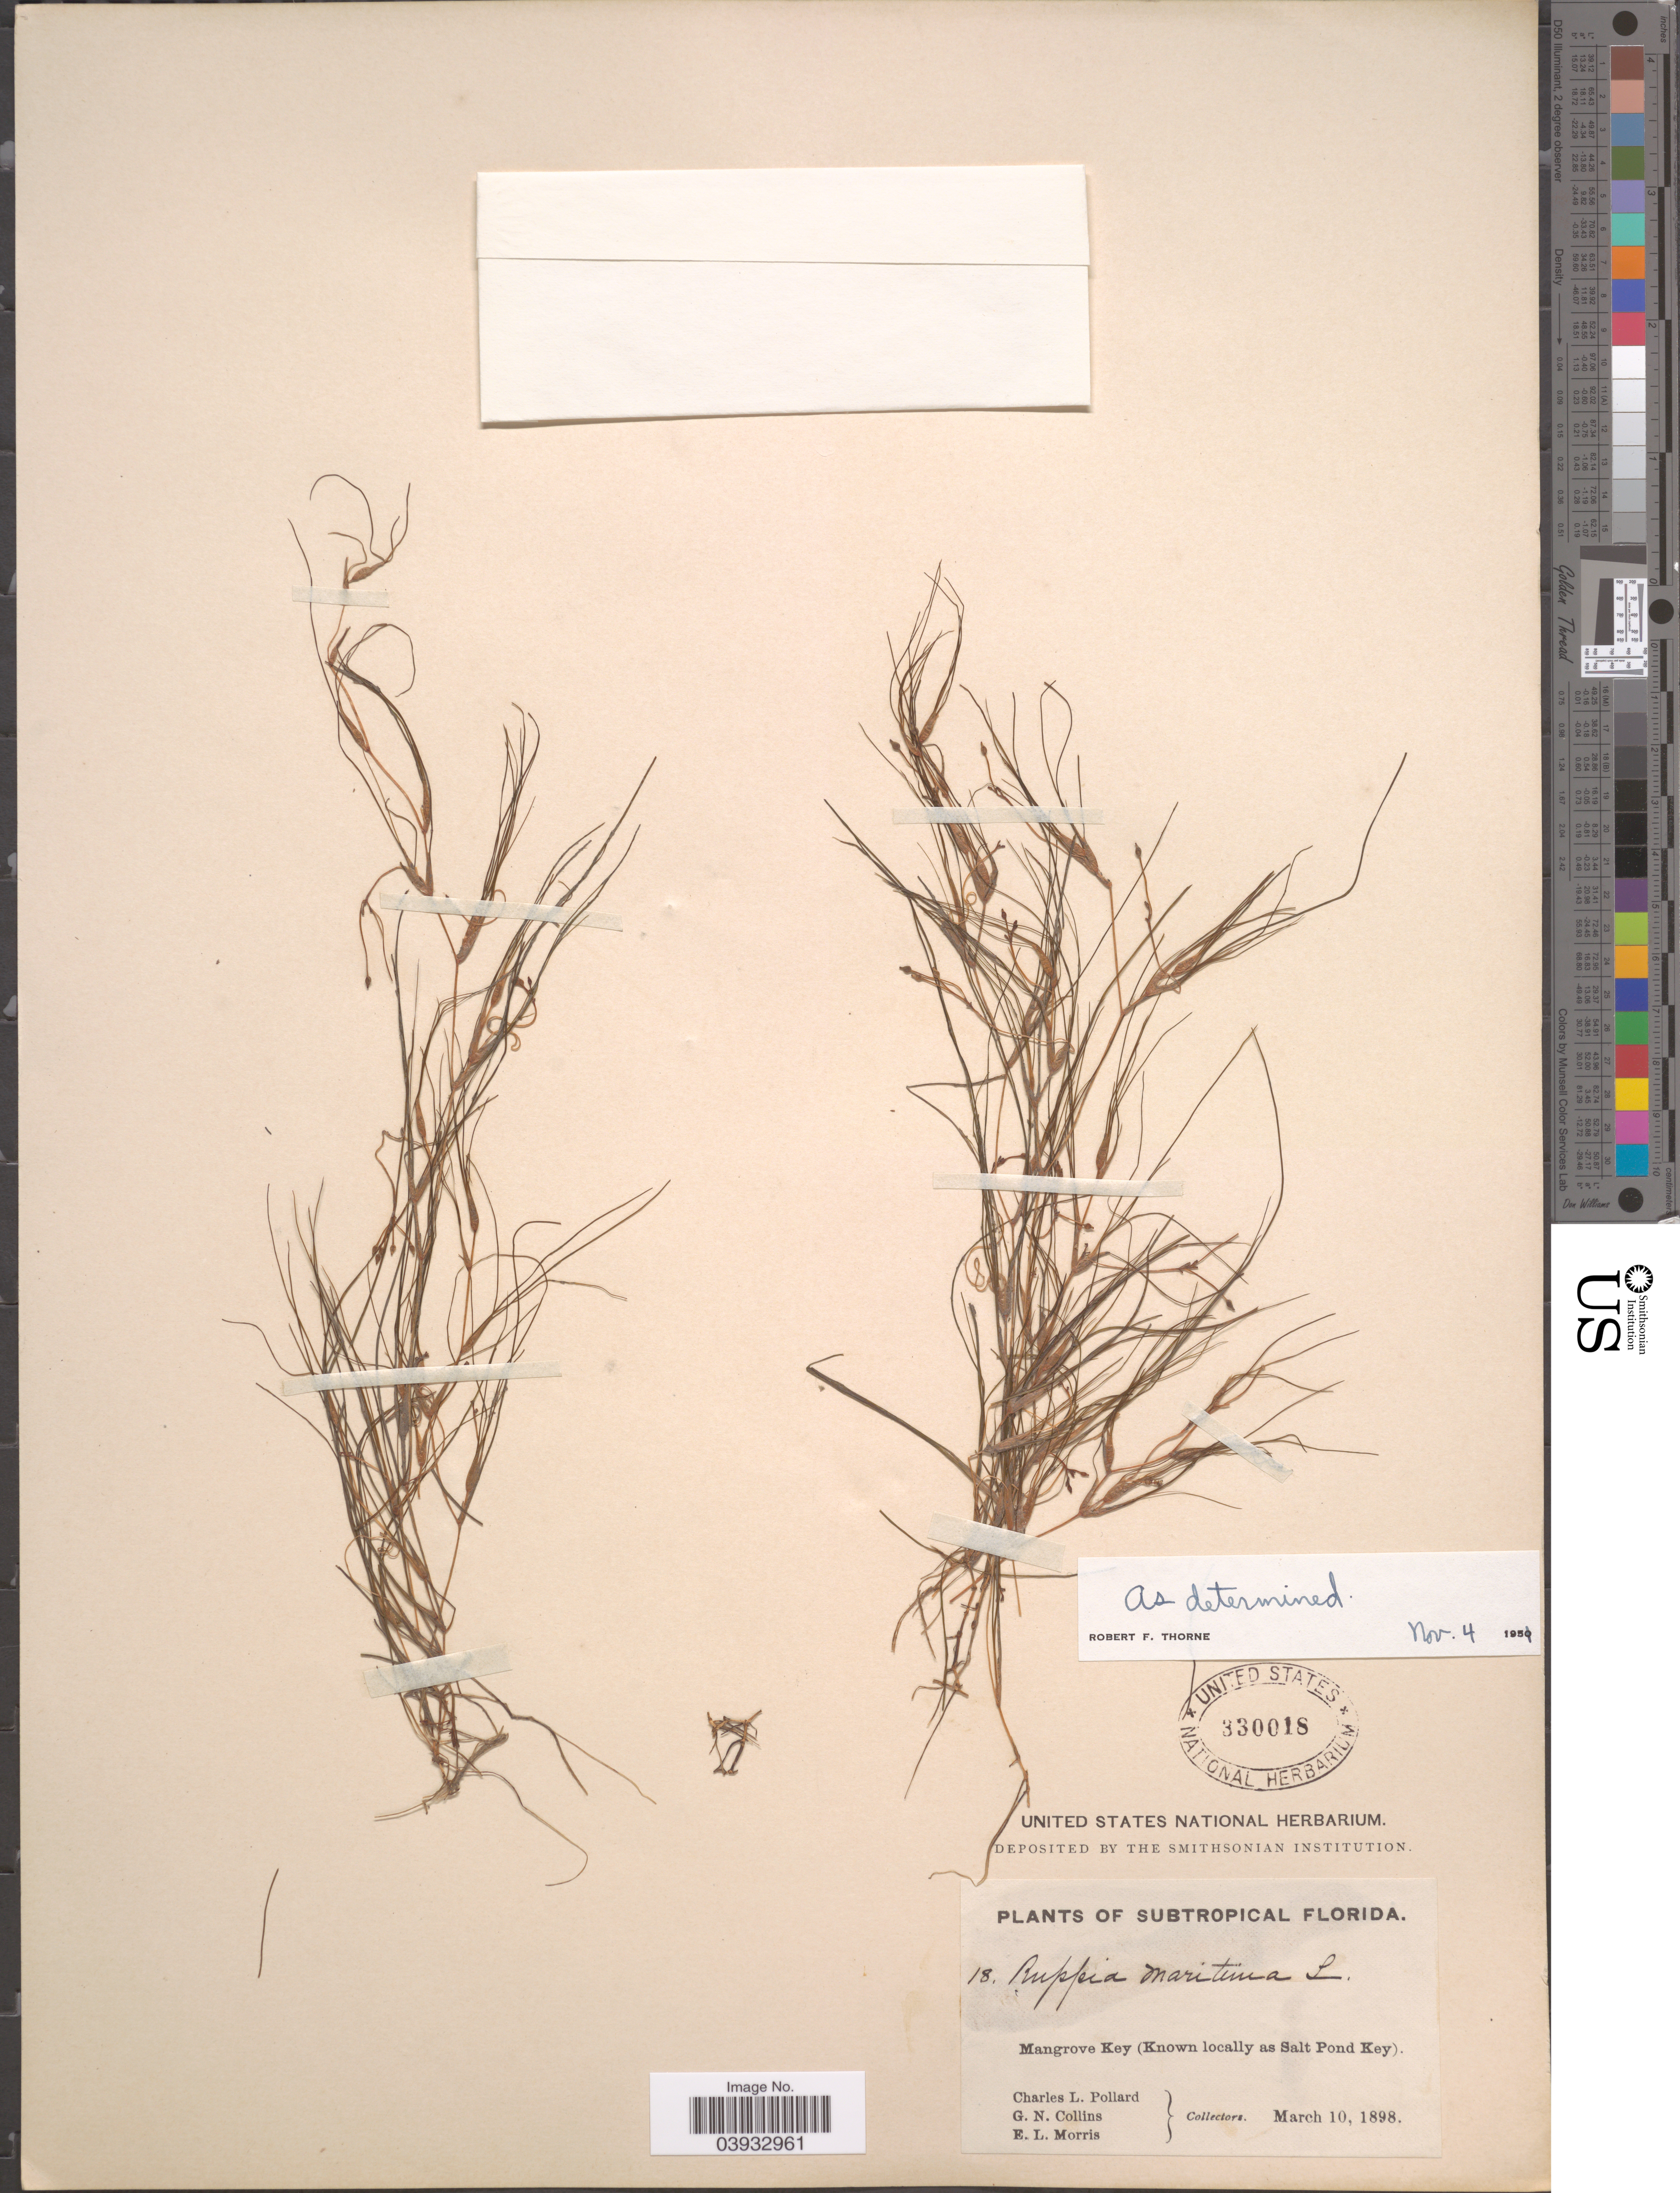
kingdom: Plantae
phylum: Tracheophyta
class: Liliopsida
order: Alismatales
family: Ruppiaceae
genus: Ruppia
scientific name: Ruppia maritima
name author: L.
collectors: C. L. Pollard, G. Collins & E. Morris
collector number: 18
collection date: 1898-03-10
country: United States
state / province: Florida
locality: Subtropical Florida. Mangrove Key (Salt Pond Key).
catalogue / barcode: US 330018